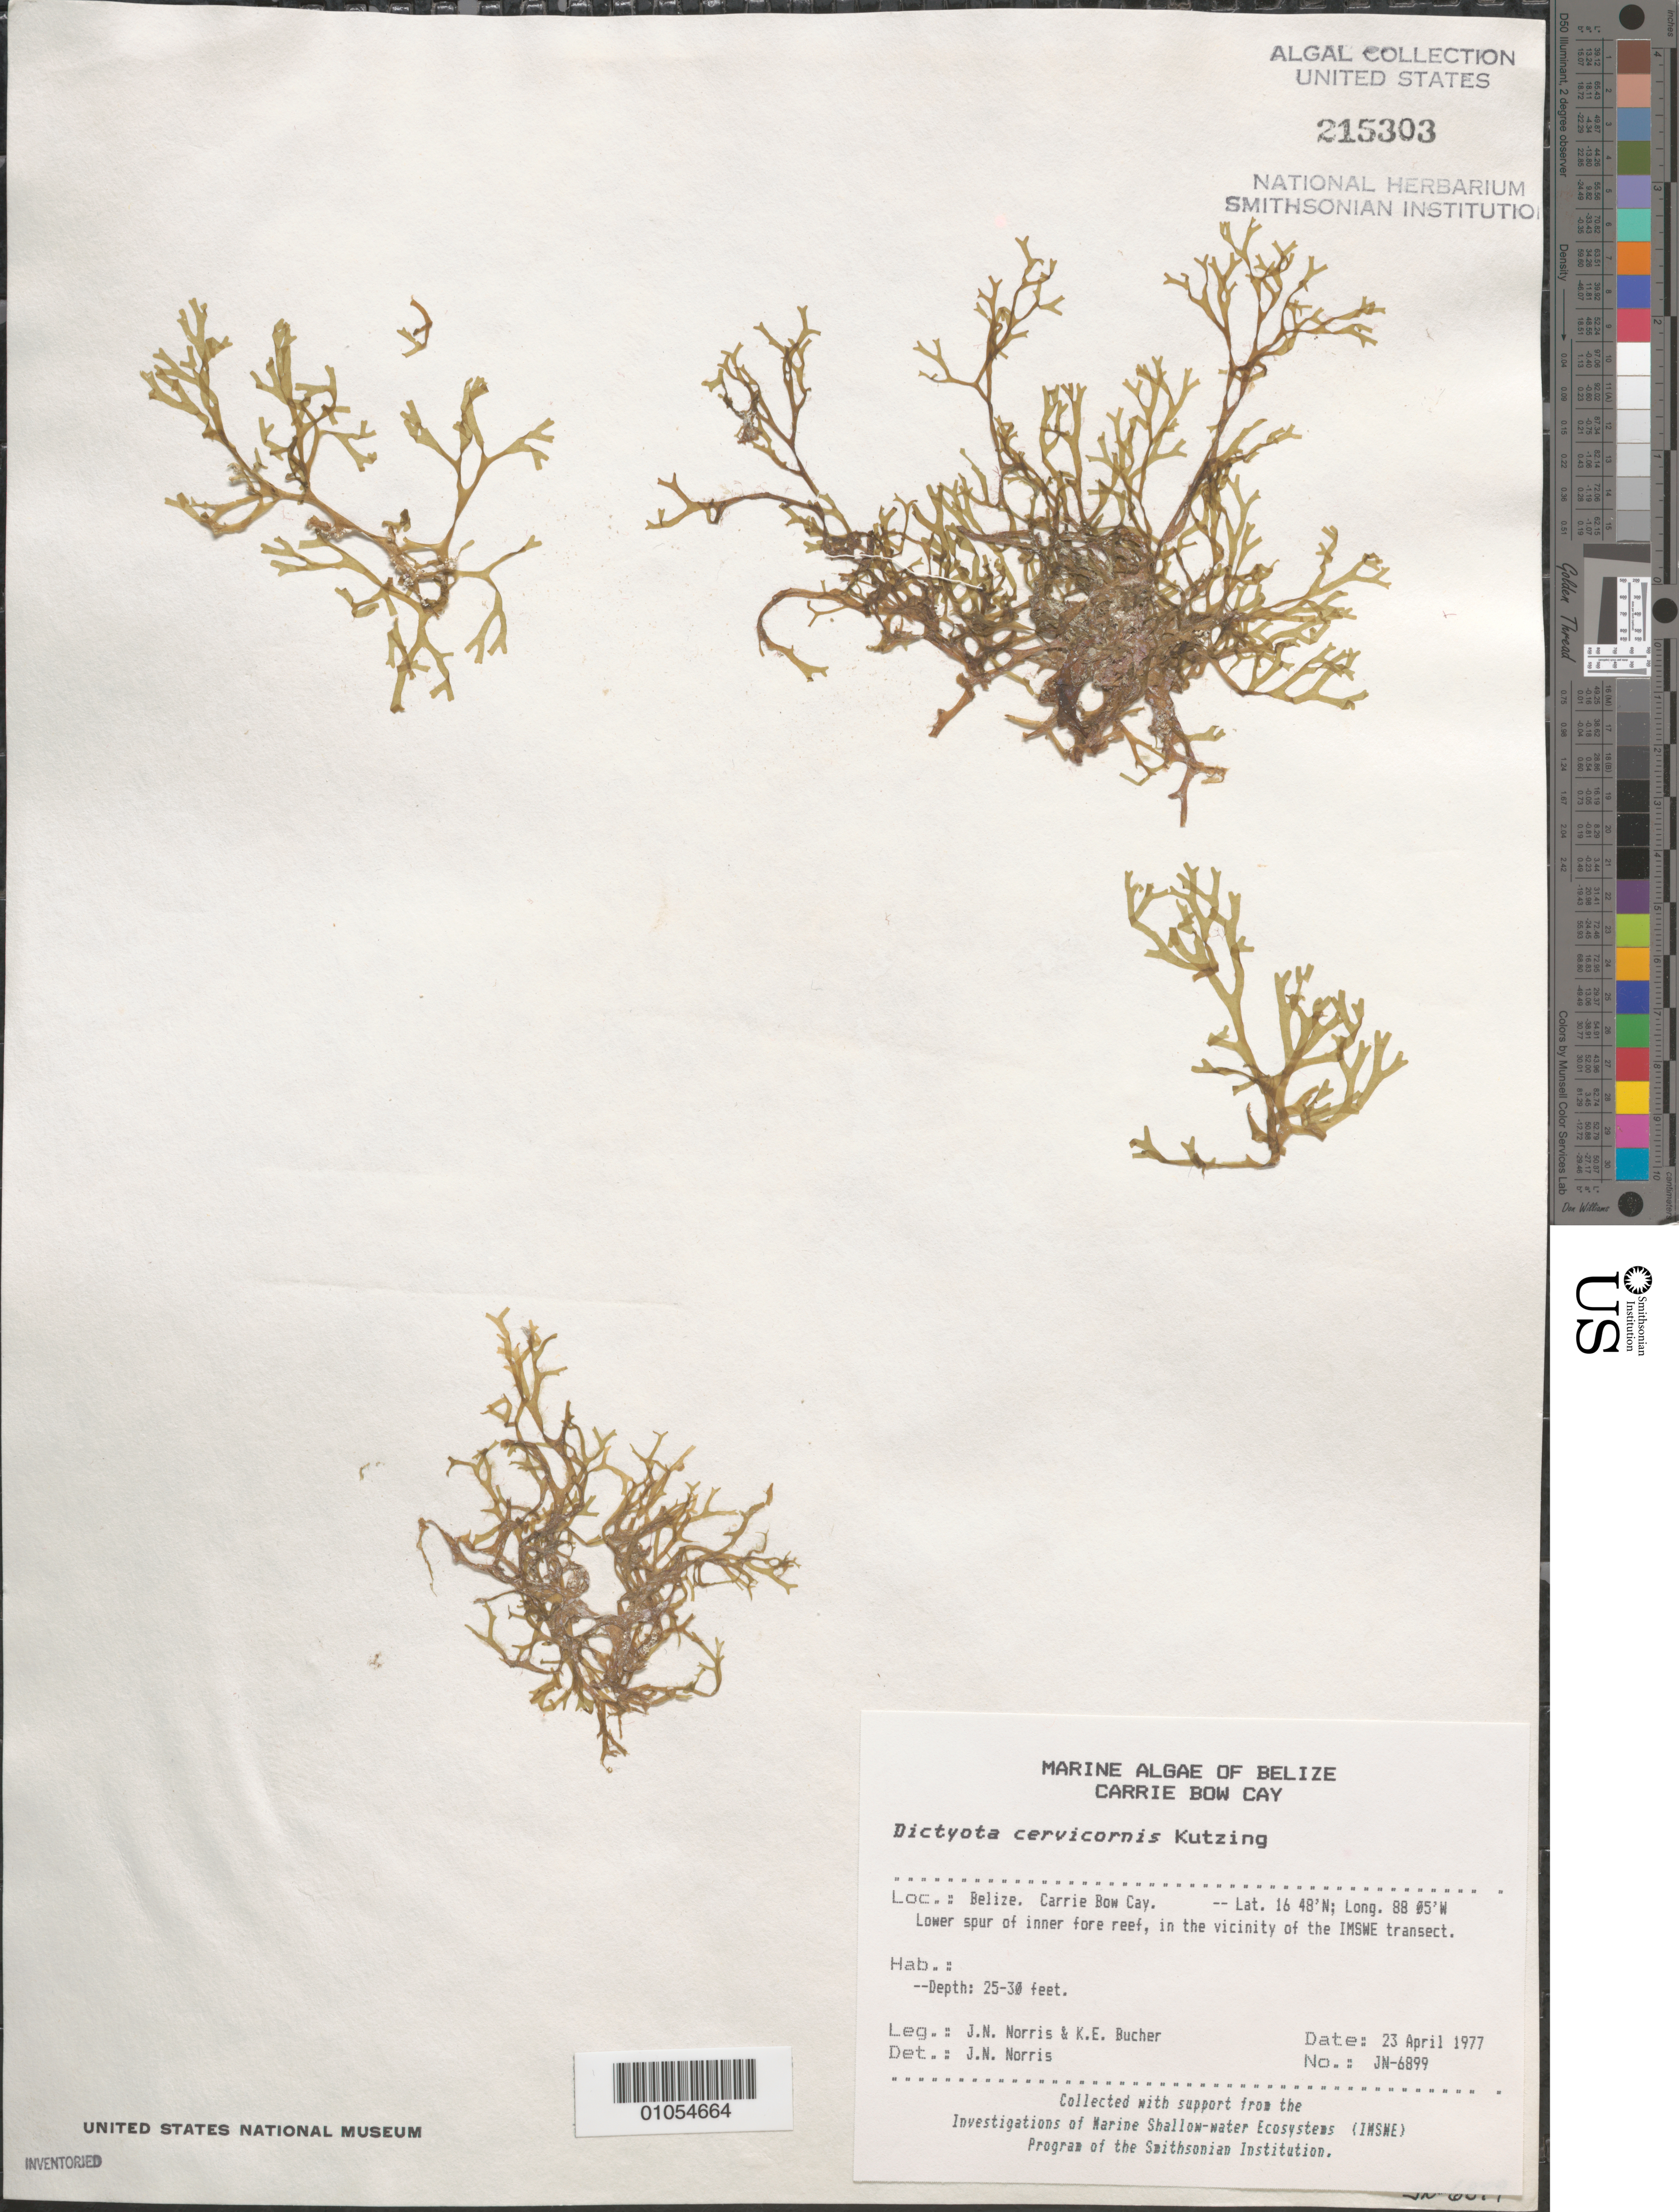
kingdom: Chromista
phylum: Ochrophyta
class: Phaeophyceae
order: Dictyotales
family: Dictyotaceae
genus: Dictyota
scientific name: Dictyota cervicornis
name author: Kütz.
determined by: Norris, James N.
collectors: J. N. Norris & K. E. Bucher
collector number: JN-6899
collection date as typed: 23 Apr 1977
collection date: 1977-04-23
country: Belize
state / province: Stann Creek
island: Carrie Bow Cay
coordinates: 16 48'N, 88 05'W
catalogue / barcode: US 215303